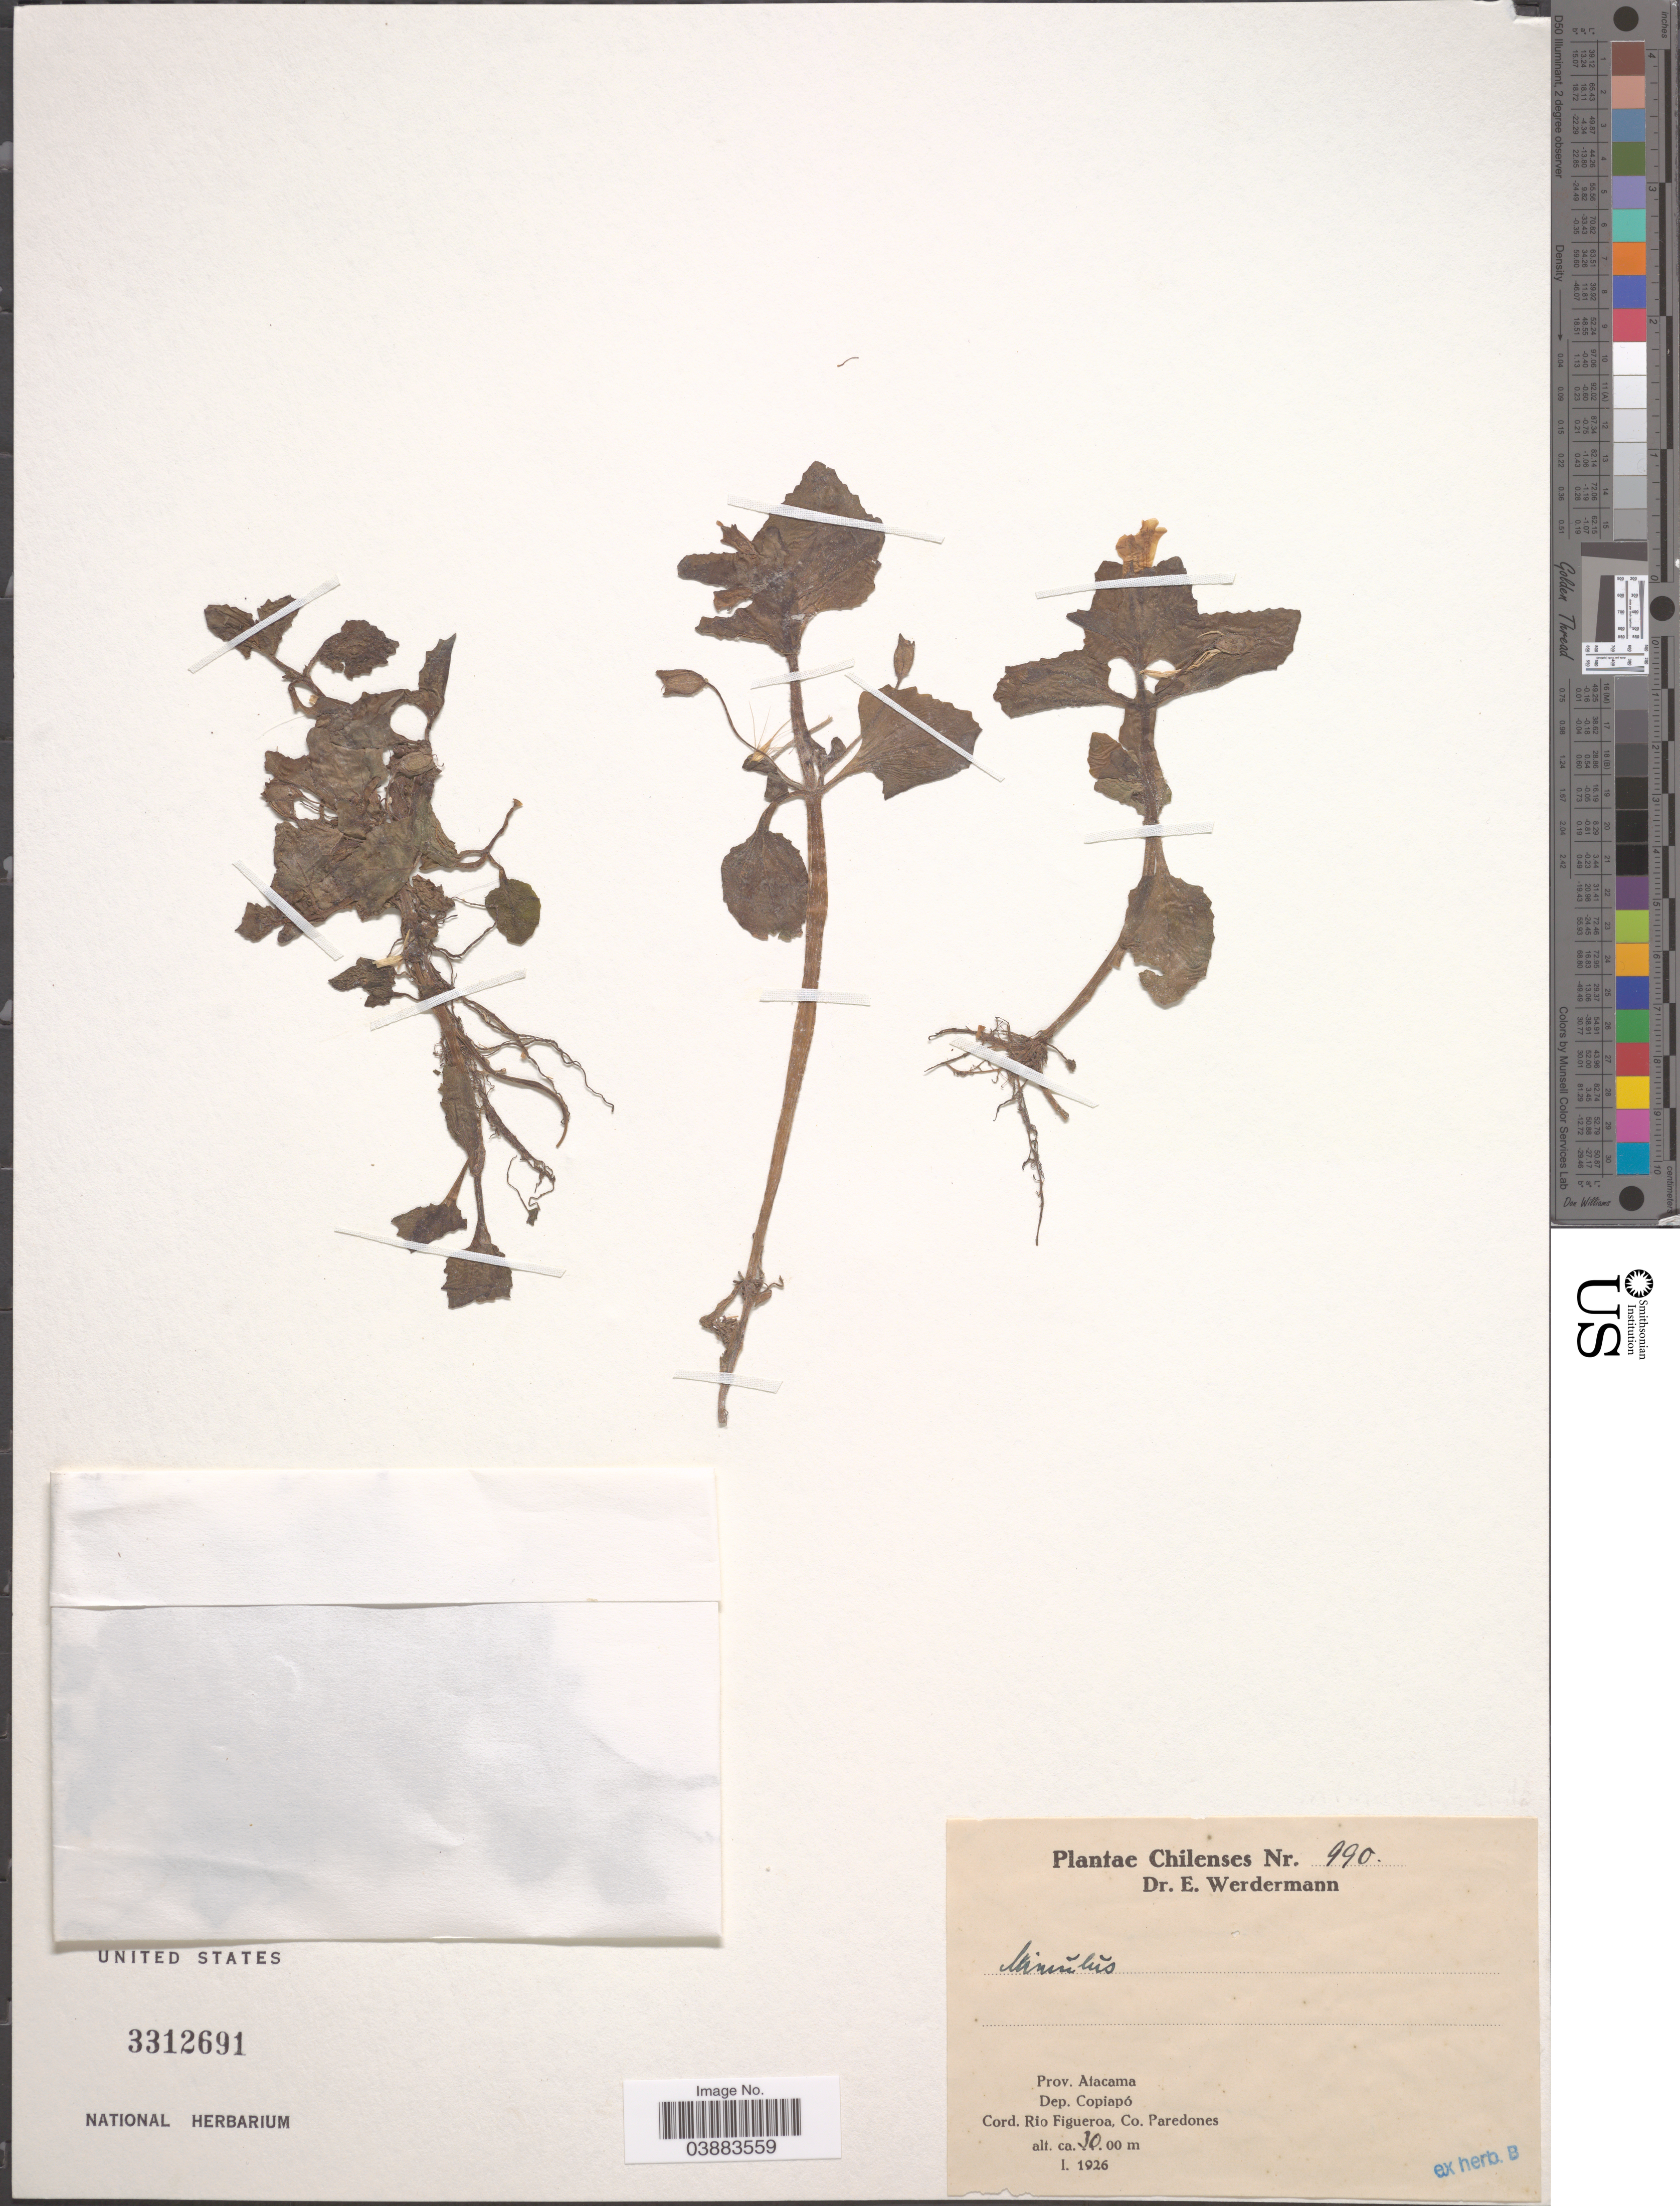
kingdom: Plantae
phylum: Tracheophyta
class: Magnoliopsida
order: Lamiales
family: Phrymaceae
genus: Mimulus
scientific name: Mimulus sp.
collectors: E. Werdermann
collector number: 990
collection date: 1926-01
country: Chile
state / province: Atacama (III)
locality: Dep. Copiapó. Cord. Rio Figueroa, Co. Paredones.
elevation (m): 3000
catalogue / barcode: US 3312691